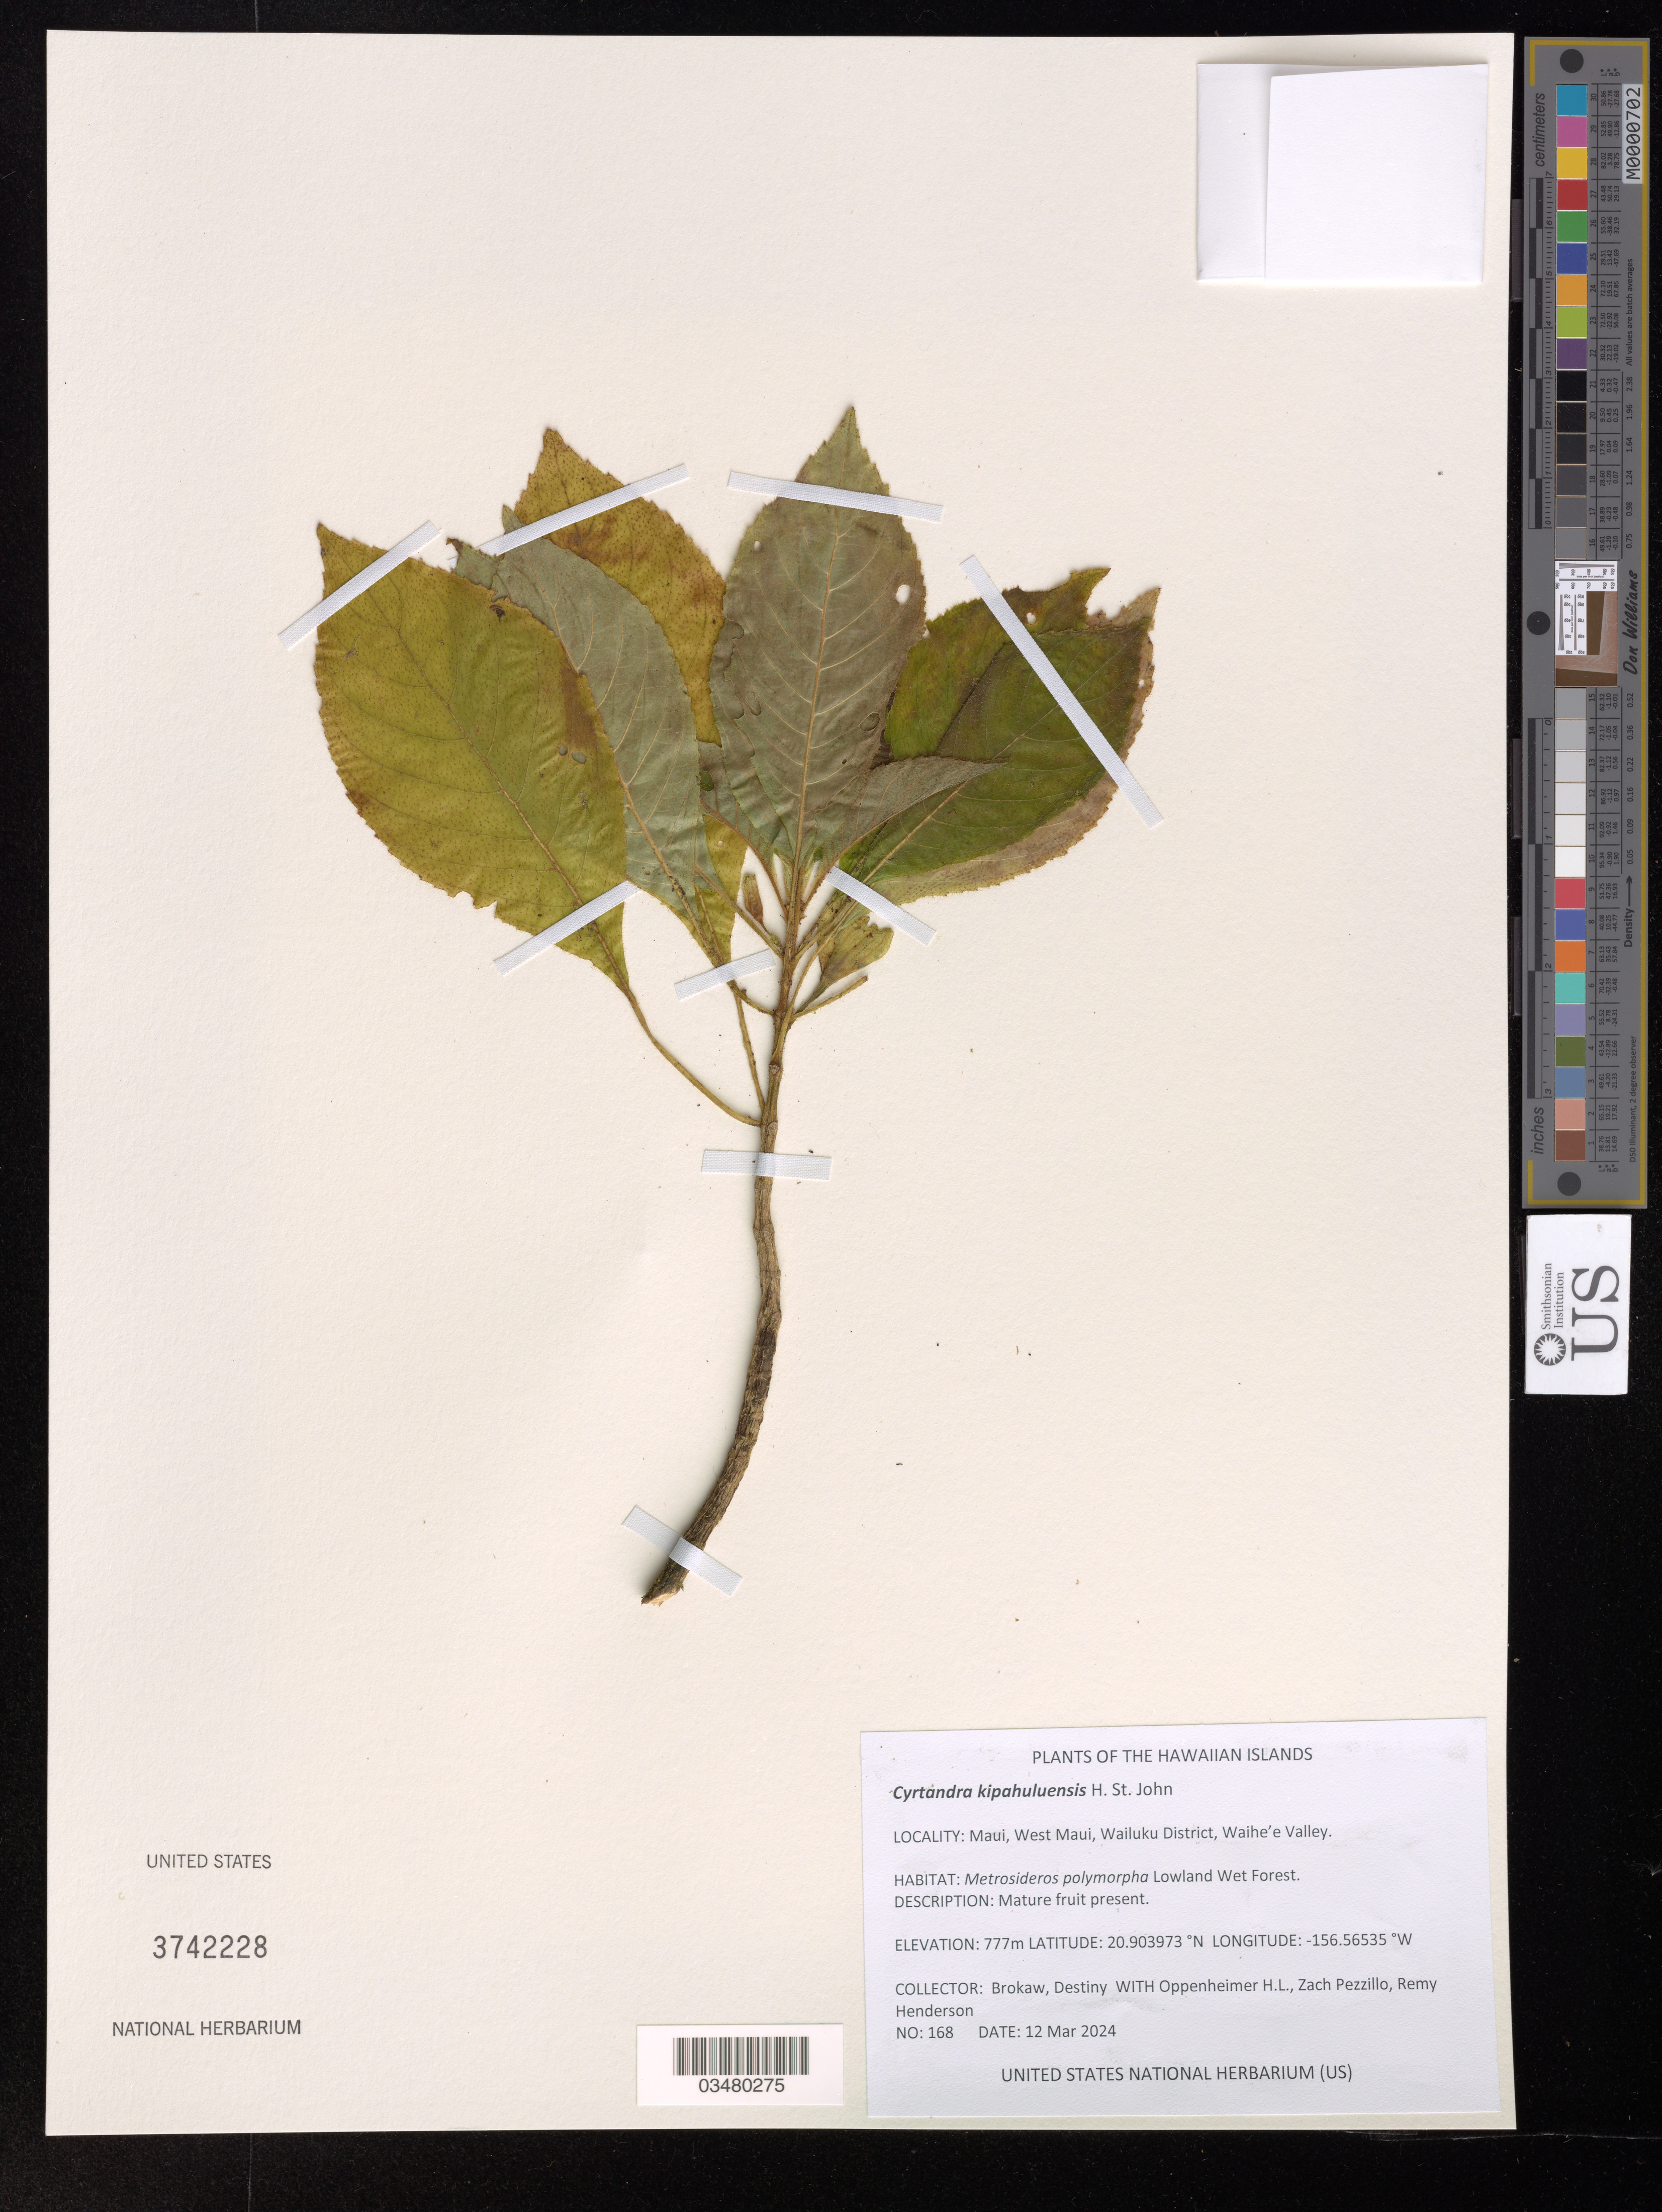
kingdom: Plantae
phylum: Tracheophyta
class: Magnoliopsida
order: Lamiales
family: Gesneriaceae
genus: Cyrtandra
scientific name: Cyrtandra kipahuluensis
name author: H. St. John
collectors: H. L. Oppenheimer, Z. Pezzillo & R. Henderson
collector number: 168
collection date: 2024-03-12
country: United States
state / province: Hawaii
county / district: Maui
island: Maui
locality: West Maui, Wailuku District, Waihe'e Valley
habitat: Lowland wet forest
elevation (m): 777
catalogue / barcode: US 3742228